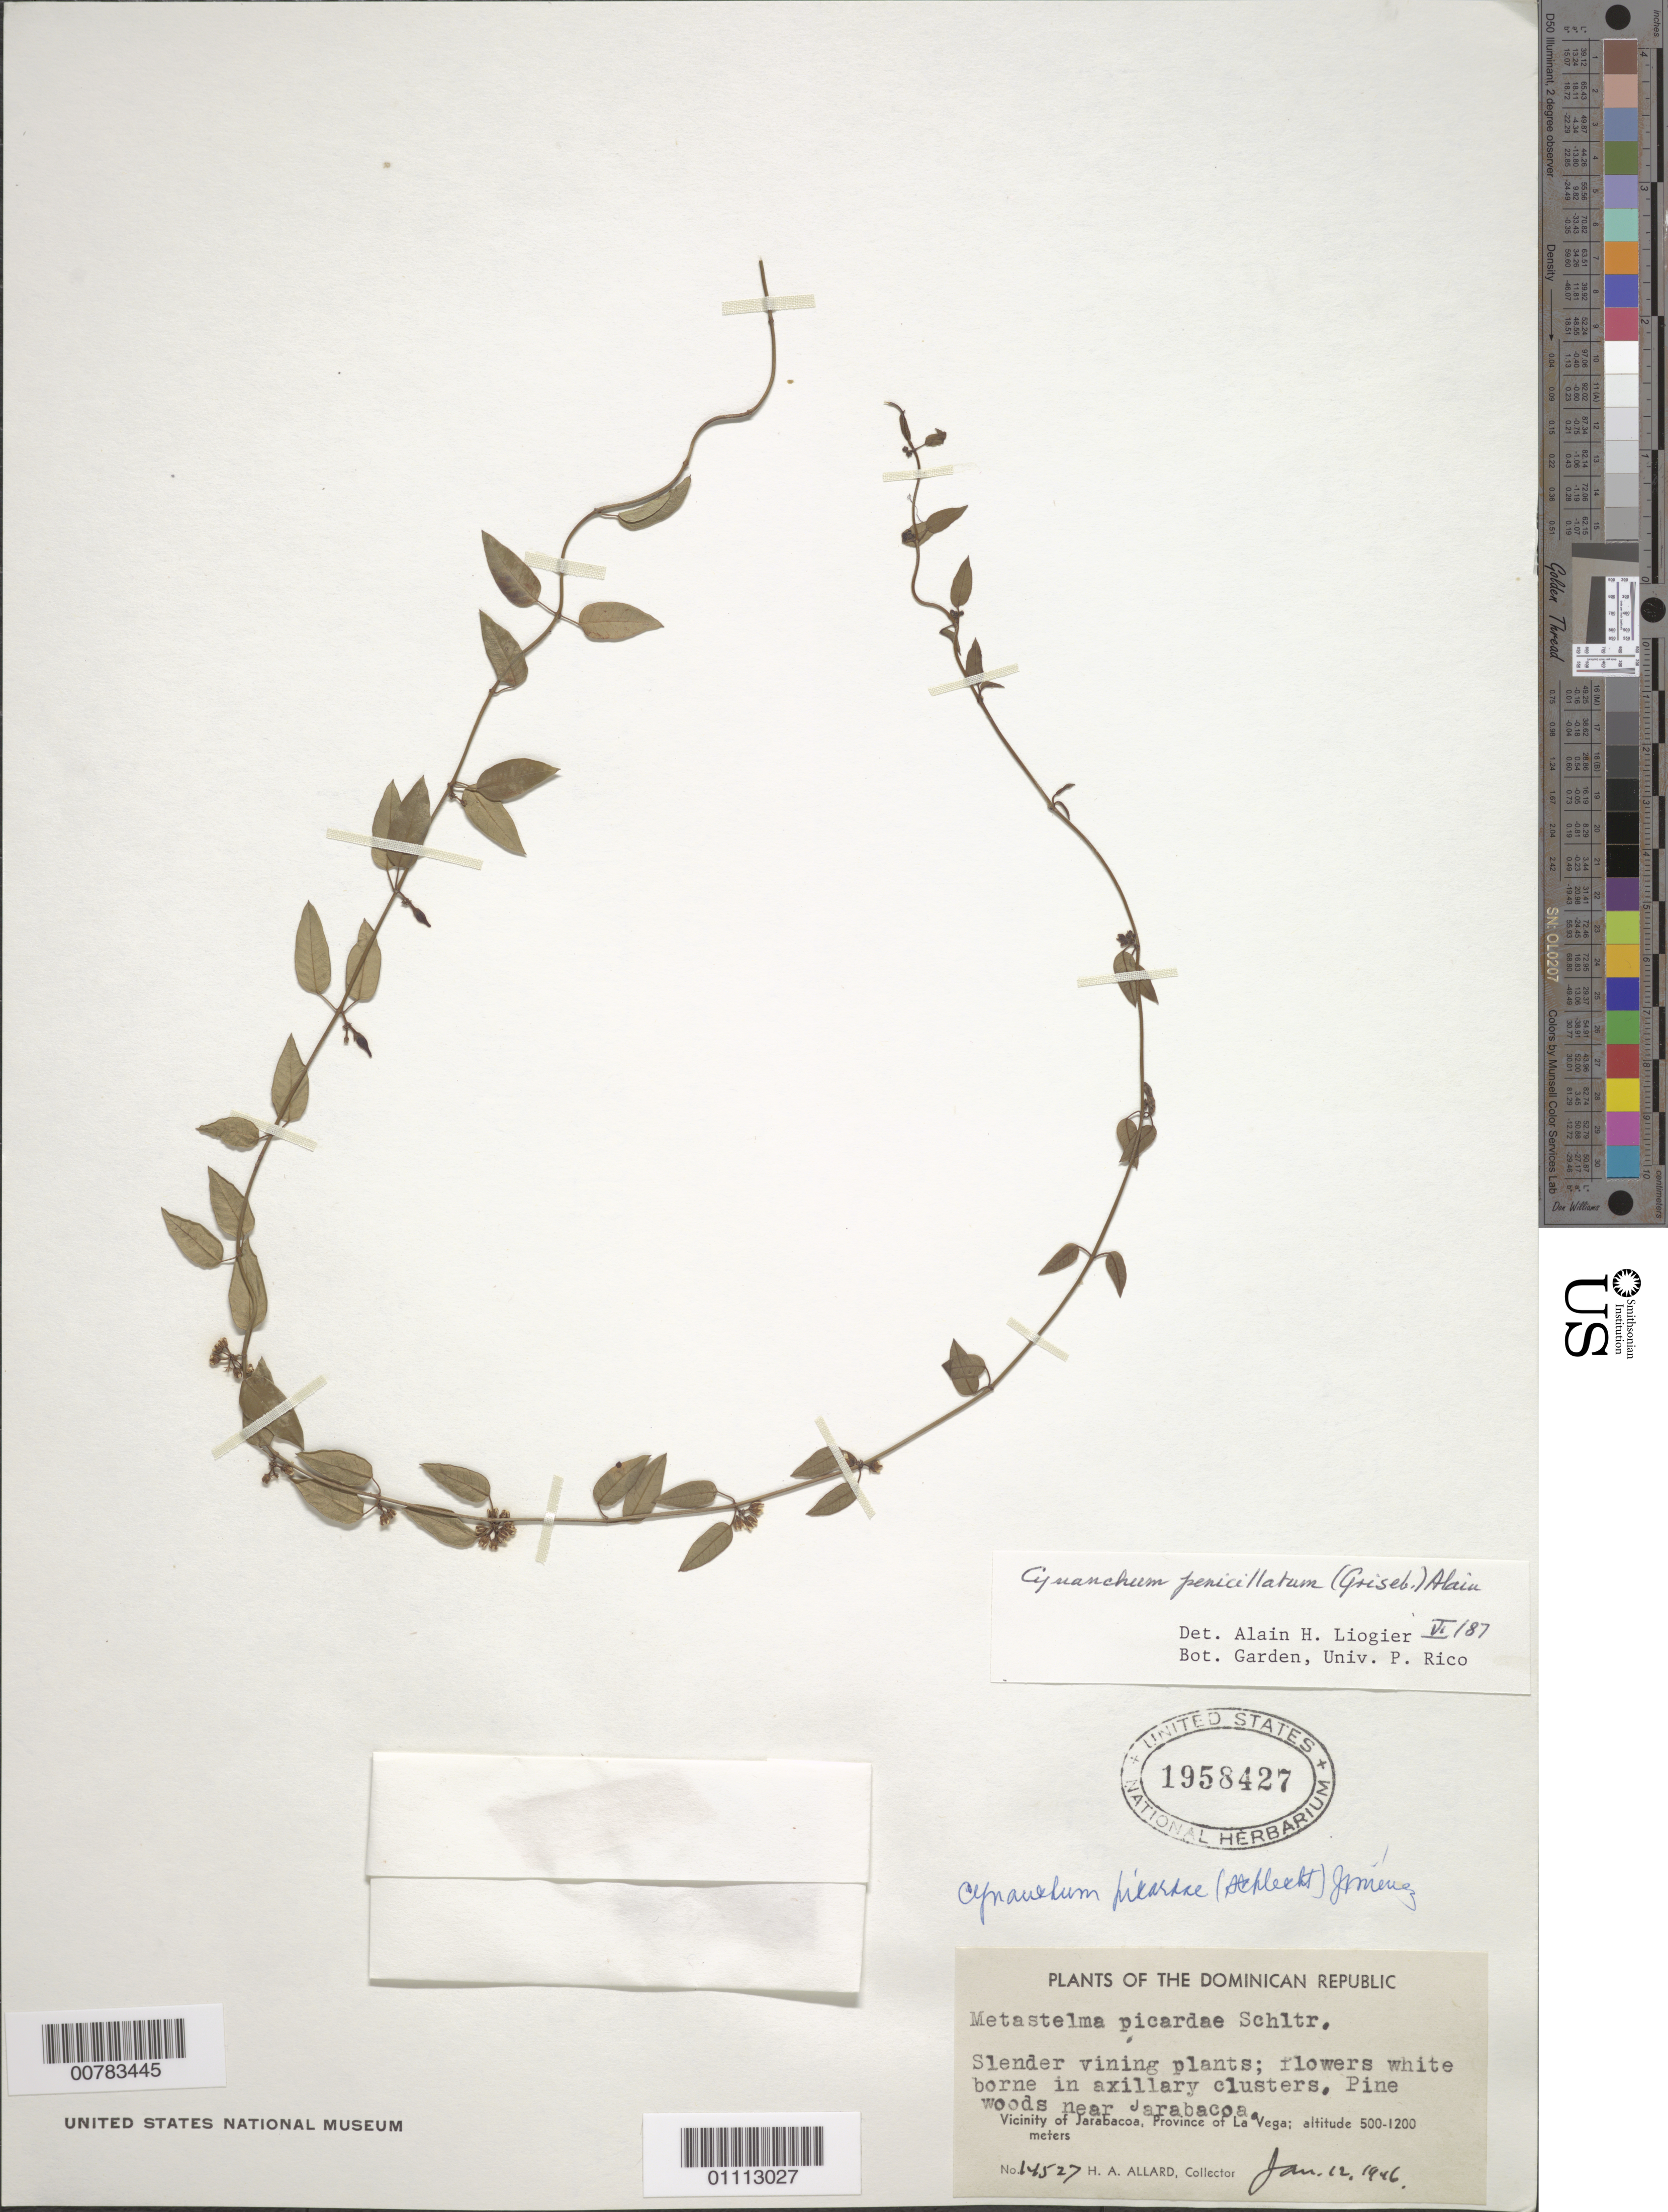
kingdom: Plantae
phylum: Tracheophyta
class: Magnoliopsida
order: Gentianales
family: Apocynaceae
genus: Metastelma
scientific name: Metastelma penicillatum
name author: Griseb.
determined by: Liogier, Alain H.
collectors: H. A. Allard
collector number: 14527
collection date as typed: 12 Jan 1946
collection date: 1946-01-12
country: Dominican Republic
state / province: La Vega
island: Hispaniola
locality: Vicinity of Jarabacoa, near Jarabacoa.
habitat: Pine woods.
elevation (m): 500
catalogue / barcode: US 1958427